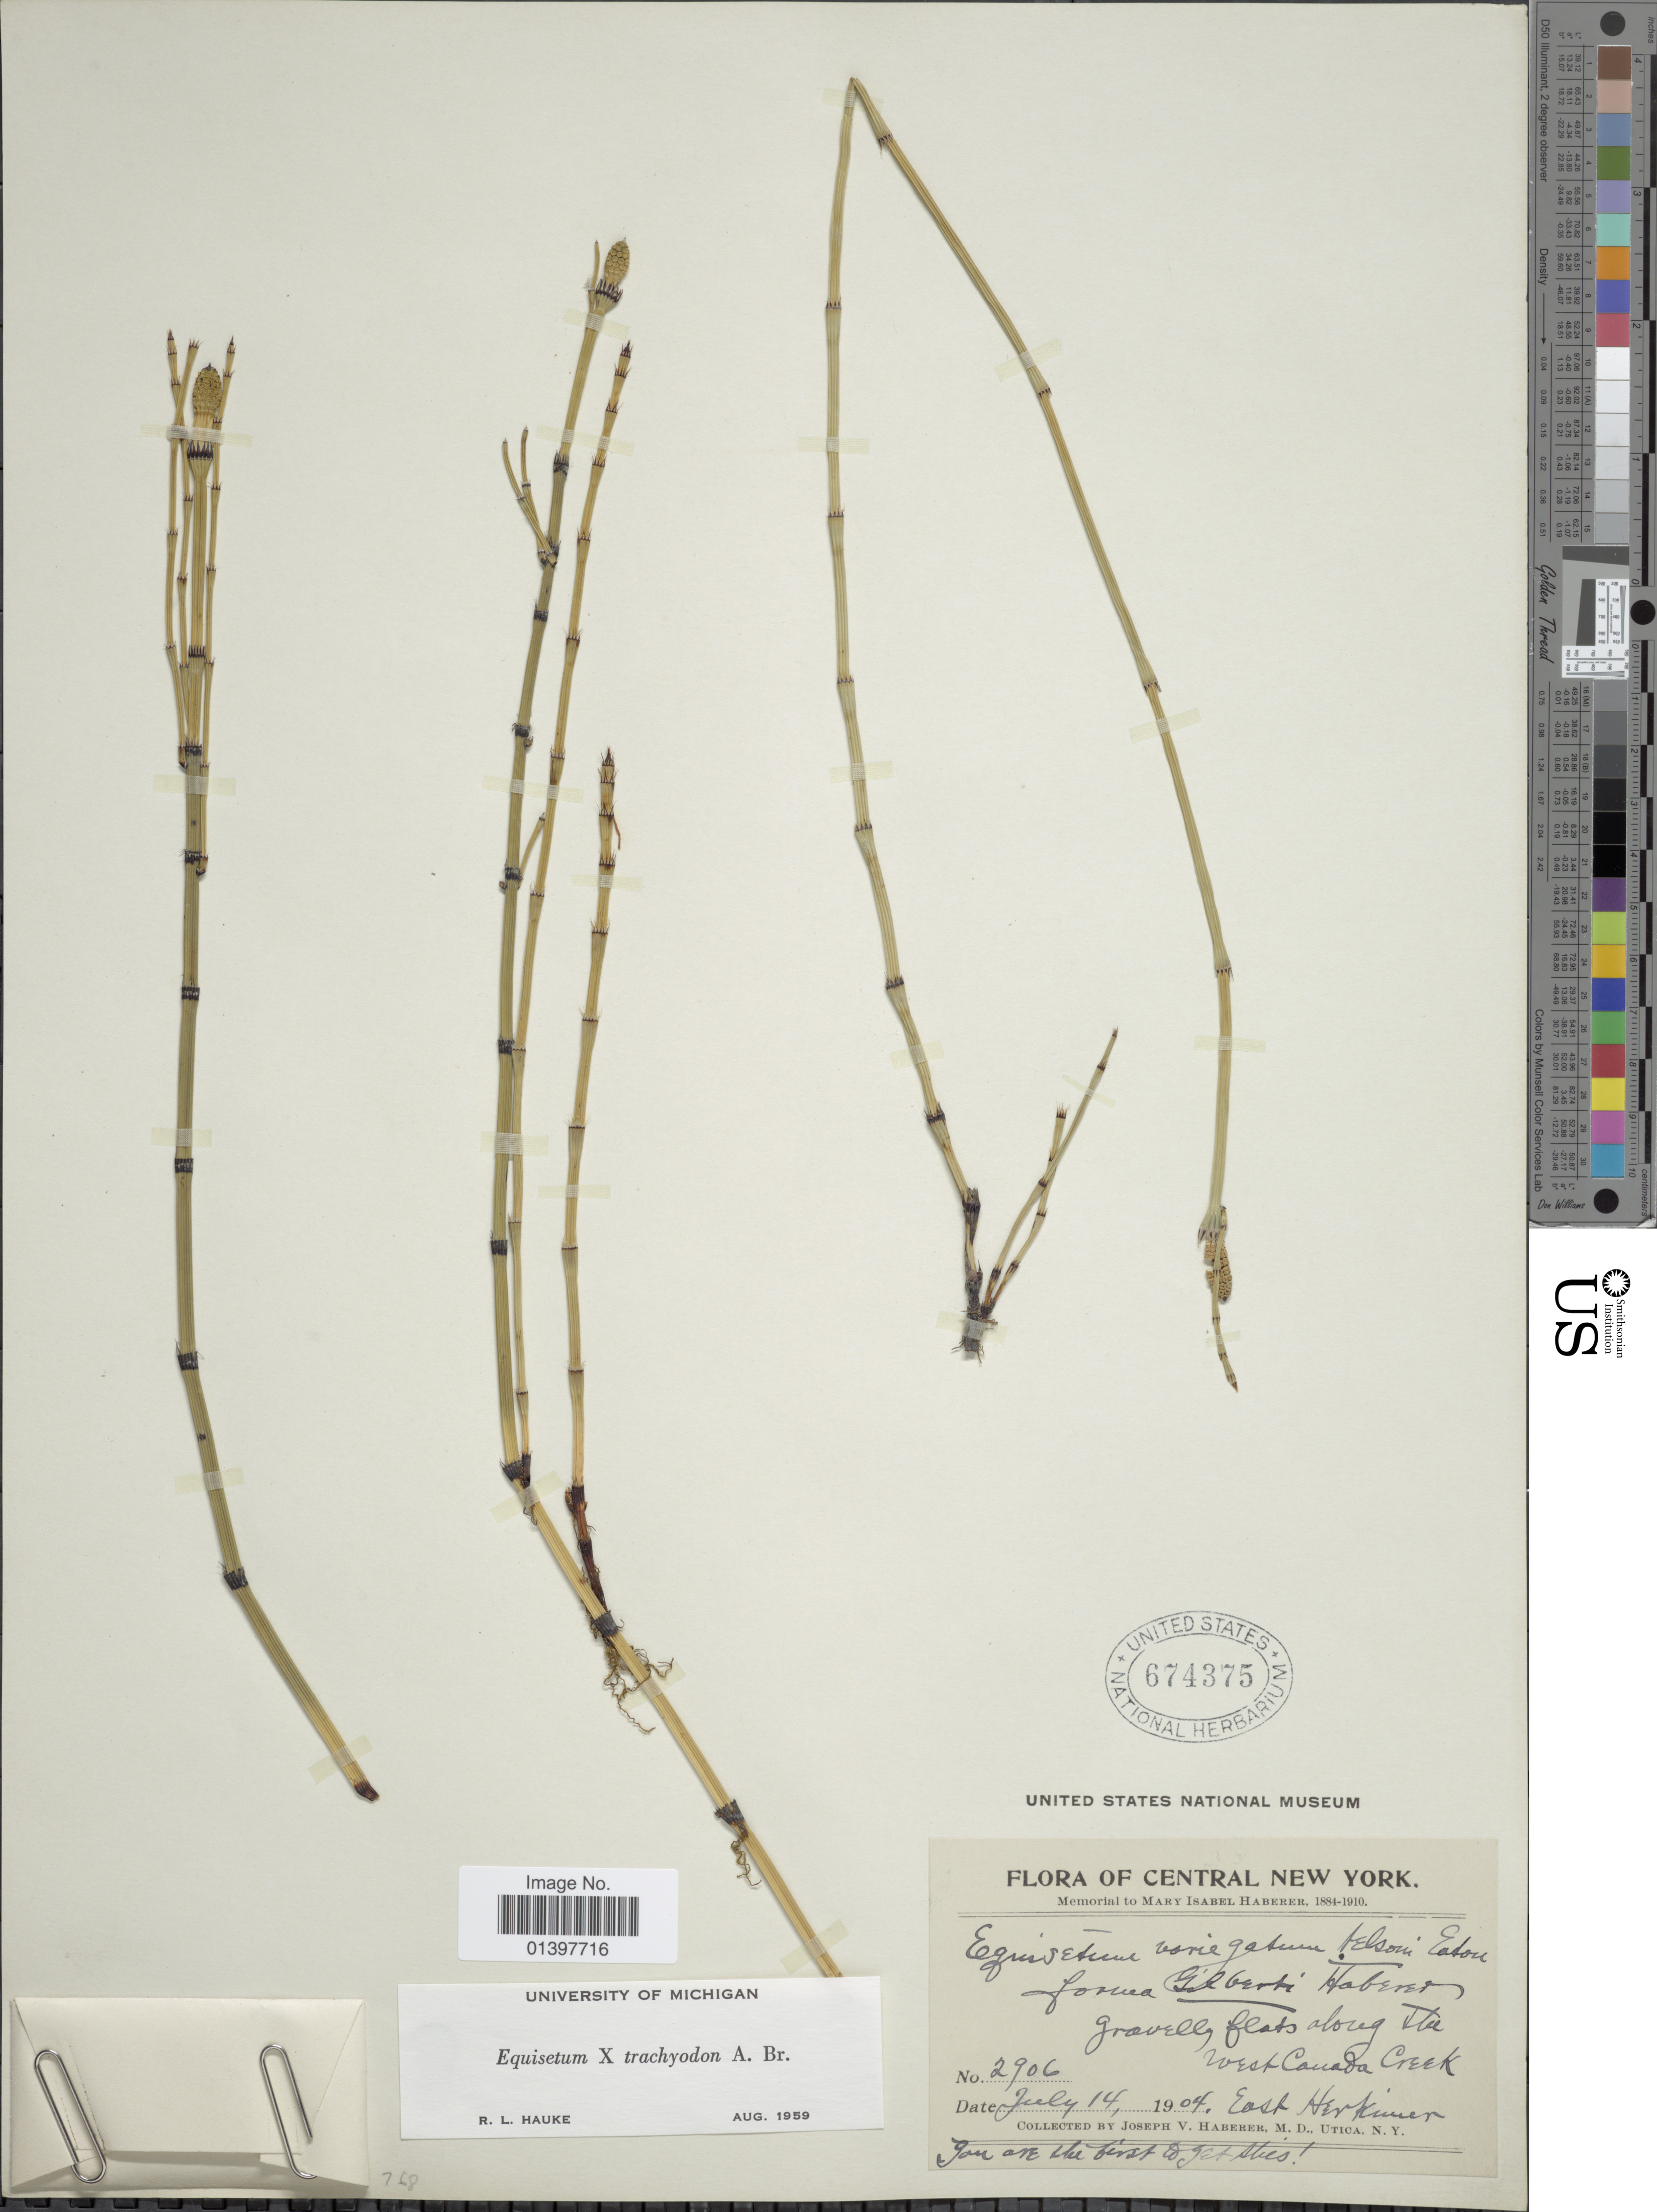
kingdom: Plantae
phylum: Tracheophyta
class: Polypodiopsida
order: Equisetales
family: Equisetaceae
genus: Equisetum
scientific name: Equisetum x trachyodon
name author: A. Braun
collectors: J. V. Haberer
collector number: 2906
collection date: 1904-07-14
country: United States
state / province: New York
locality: Central new York, Gravelly flats along the west Canada Creek, East Herkimer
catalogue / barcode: US 674375